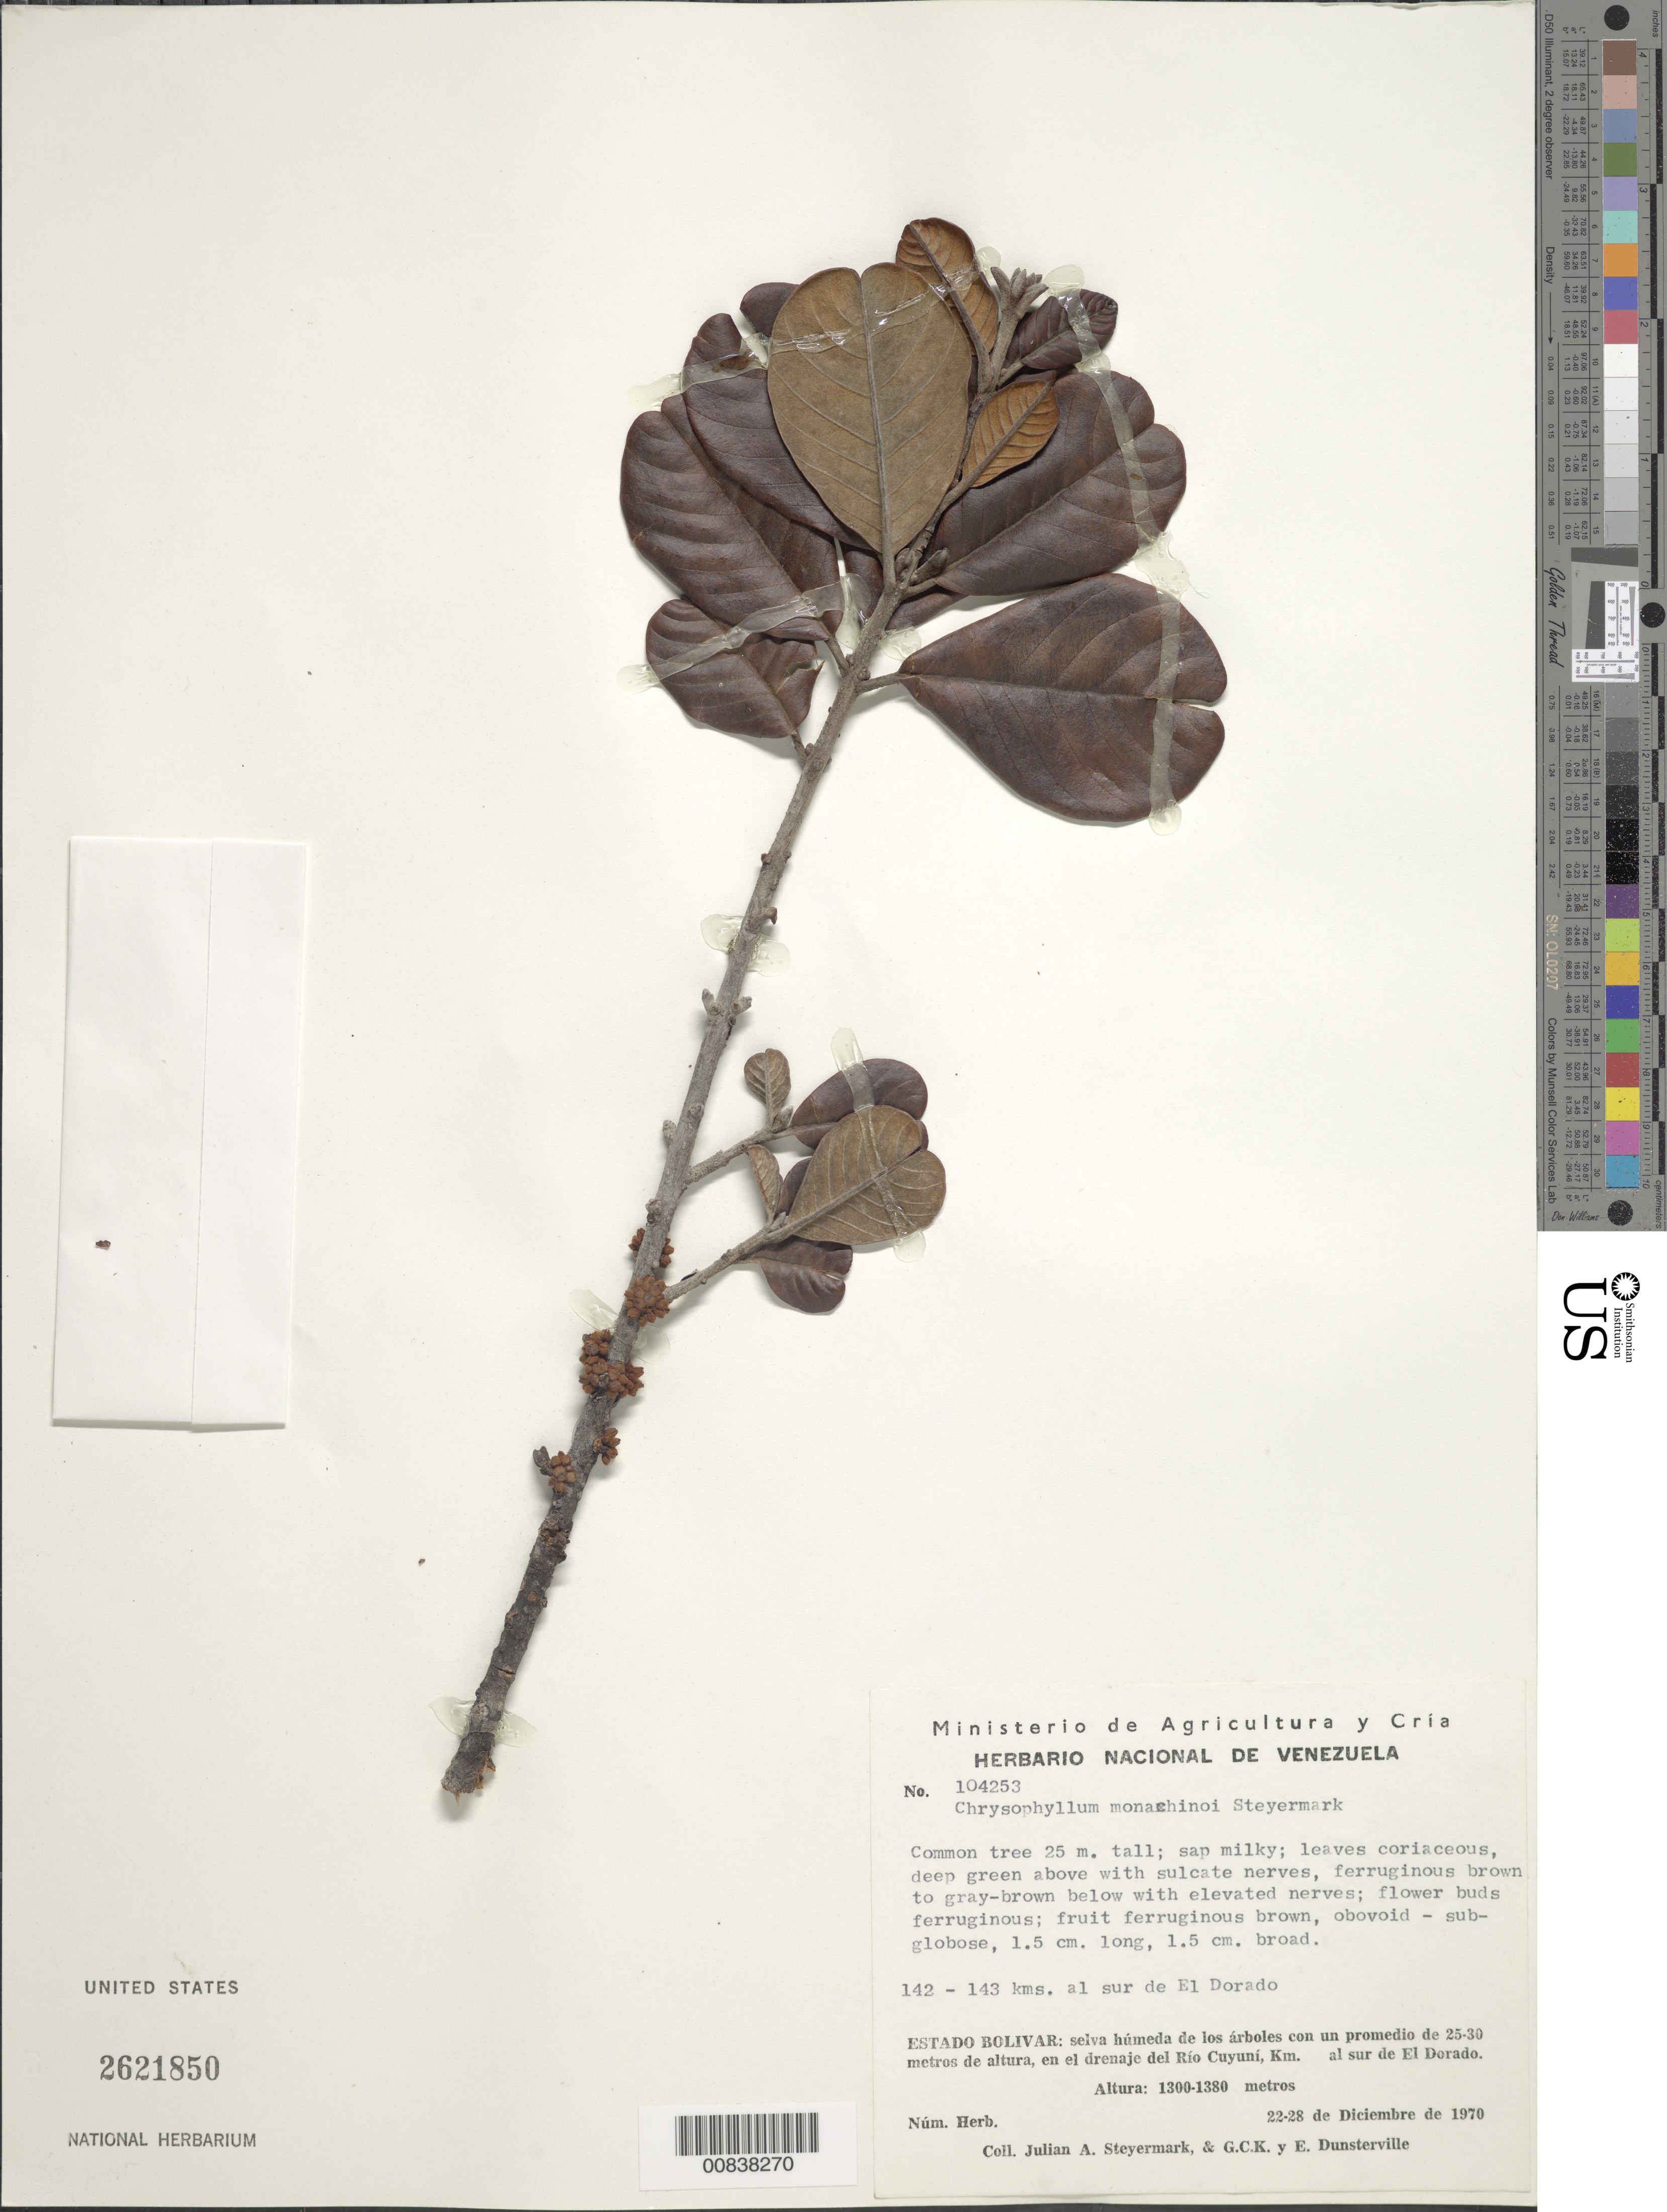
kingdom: Plantae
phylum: Tracheophyta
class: Magnoliopsida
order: Ericales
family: Sapotaceae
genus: Pradosia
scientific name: Pradosia beardii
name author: (Monach.) T.D. Penn.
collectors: J. Steyermark, G. C. K. Dunsterville & E. Dunsterville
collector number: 104253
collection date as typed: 22-Dec-70 to 28-Dec-70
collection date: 1970-12-22/1970-12-28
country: Venezuela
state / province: Bolívar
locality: Río Cuyuni, S of El Dorado, km 142-143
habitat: Selva húmeda de los arboles con un promedio de 25-30m de altura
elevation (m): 1300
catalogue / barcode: US 2621850